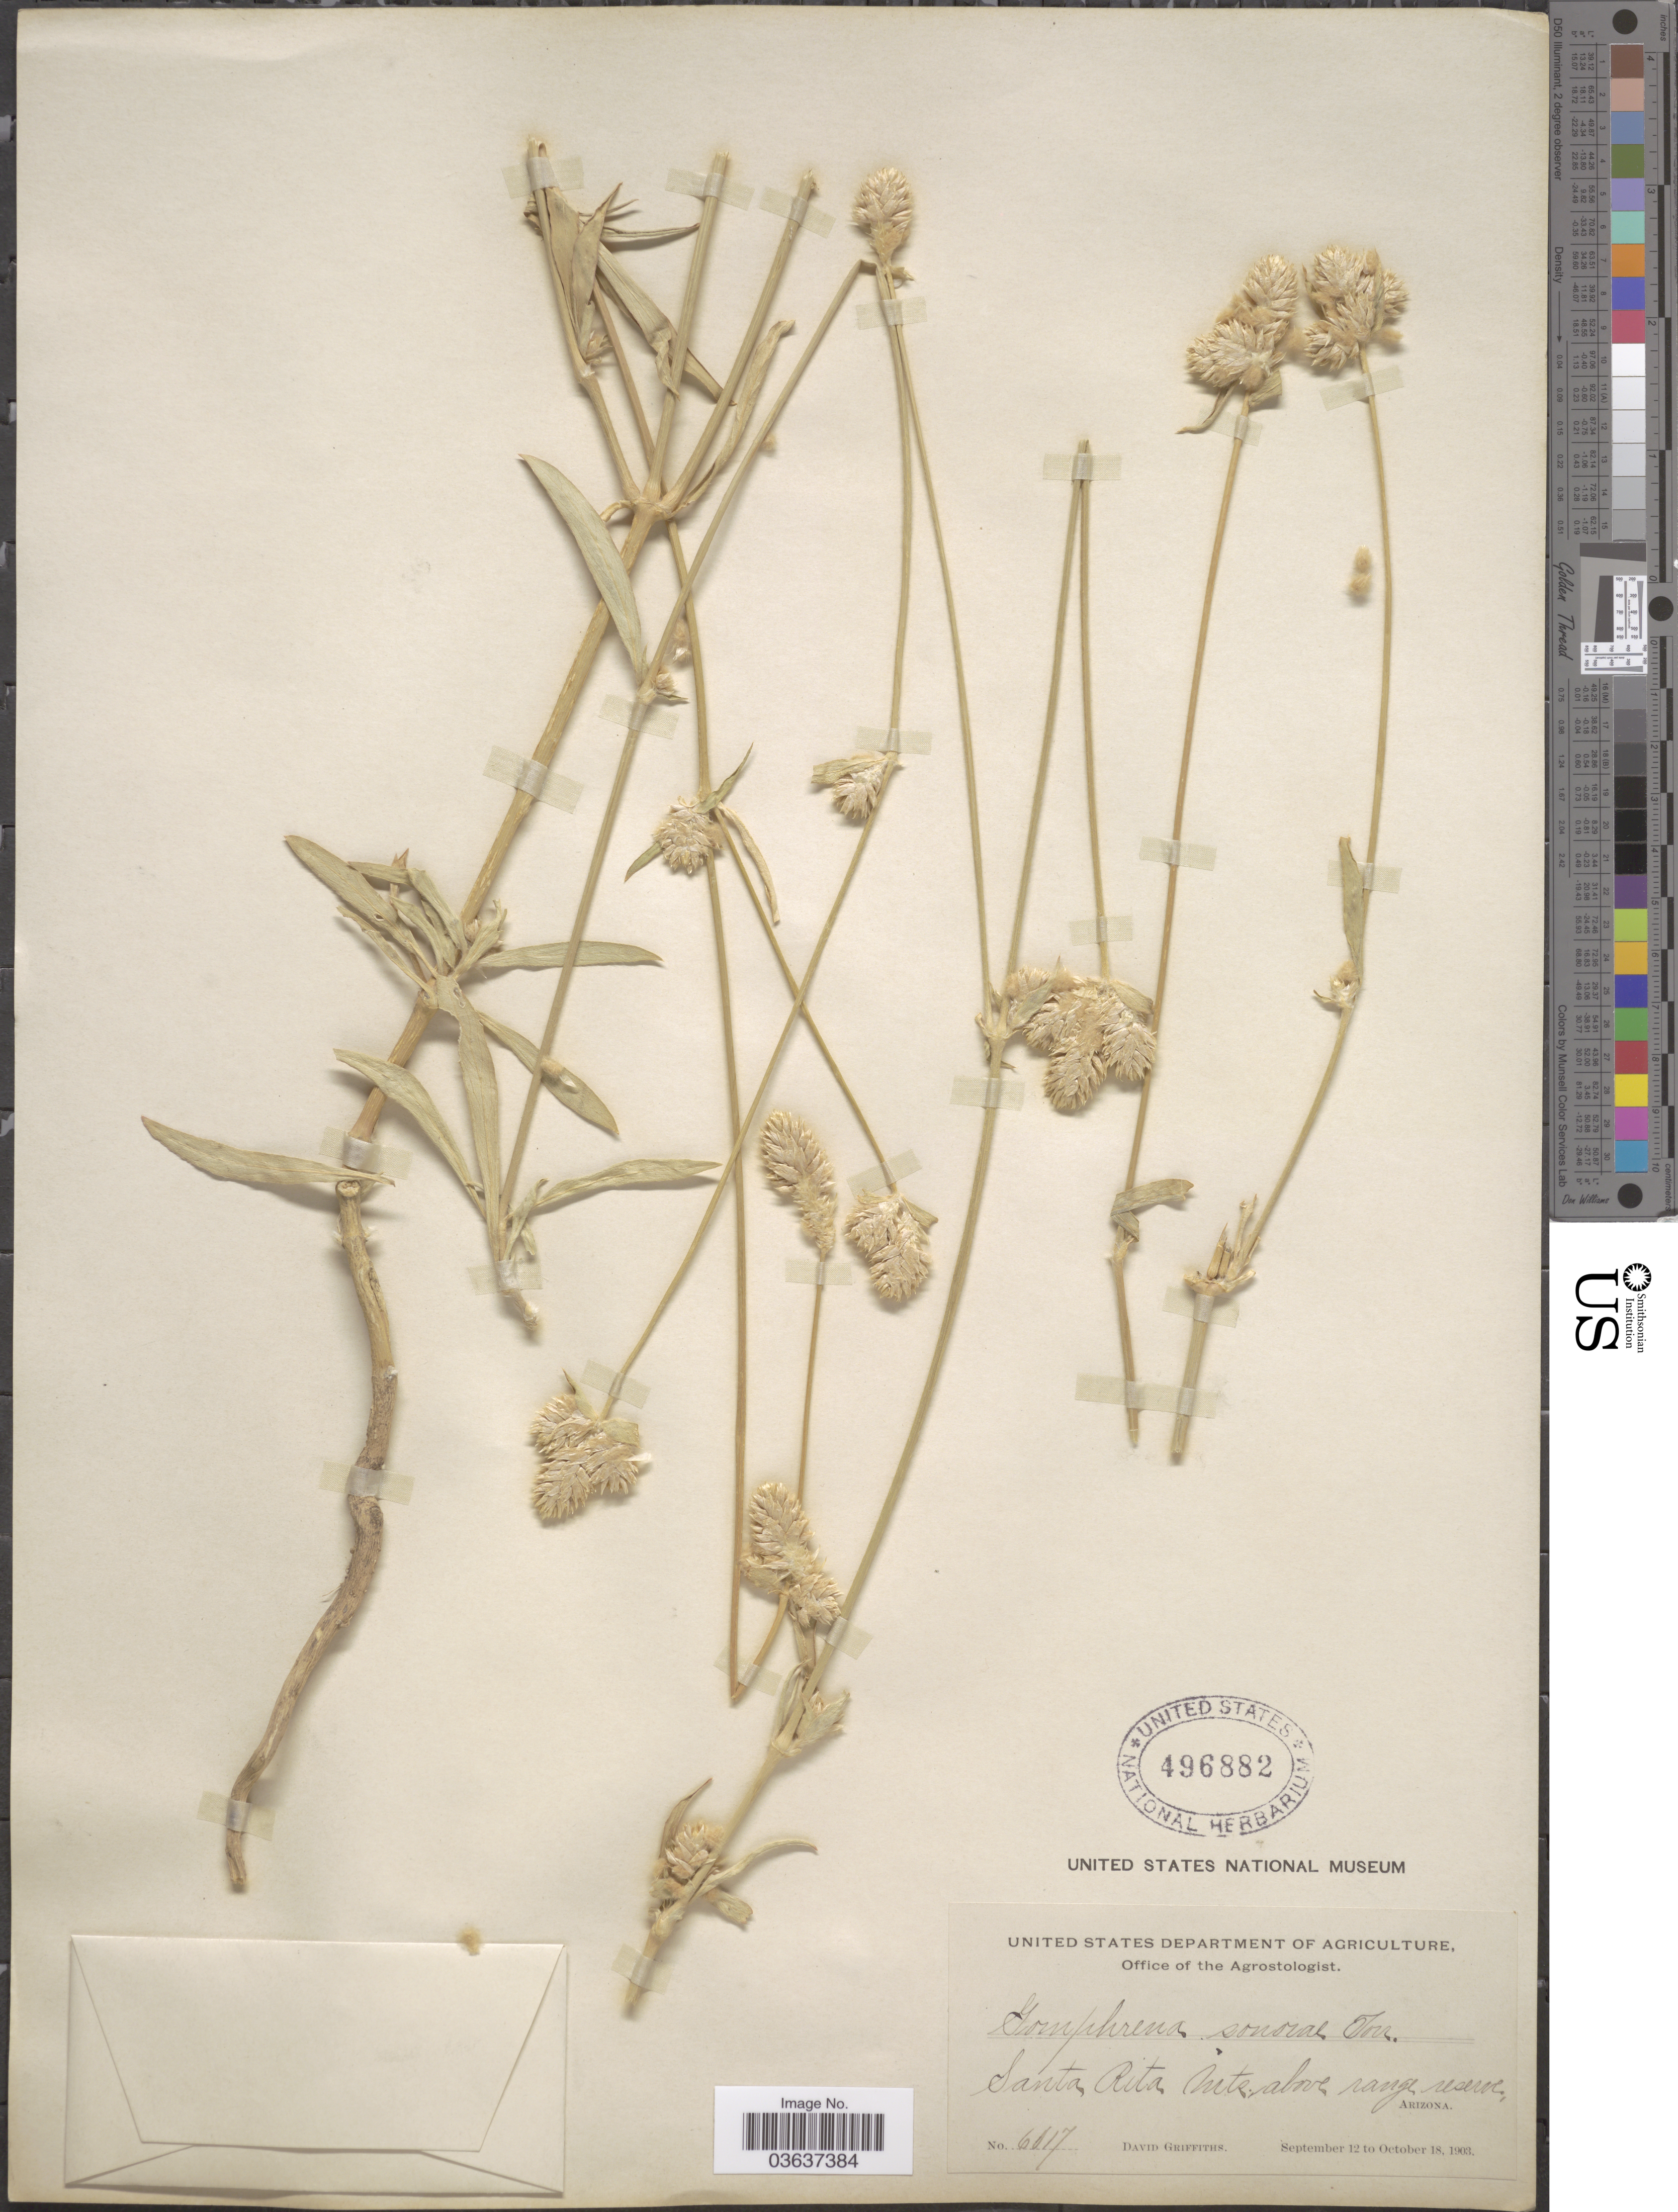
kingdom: Plantae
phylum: Tracheophyta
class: Magnoliopsida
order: Caryophyllales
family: Amaranthaceae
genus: Gomphrena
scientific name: Gomphrena sonorae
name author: Torr. in Emory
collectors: D. Griffiths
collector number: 6017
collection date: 1903-09-12/1903-10-18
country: United States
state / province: Arizona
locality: Santa Rita Mts. above range reserve.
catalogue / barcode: US 496882